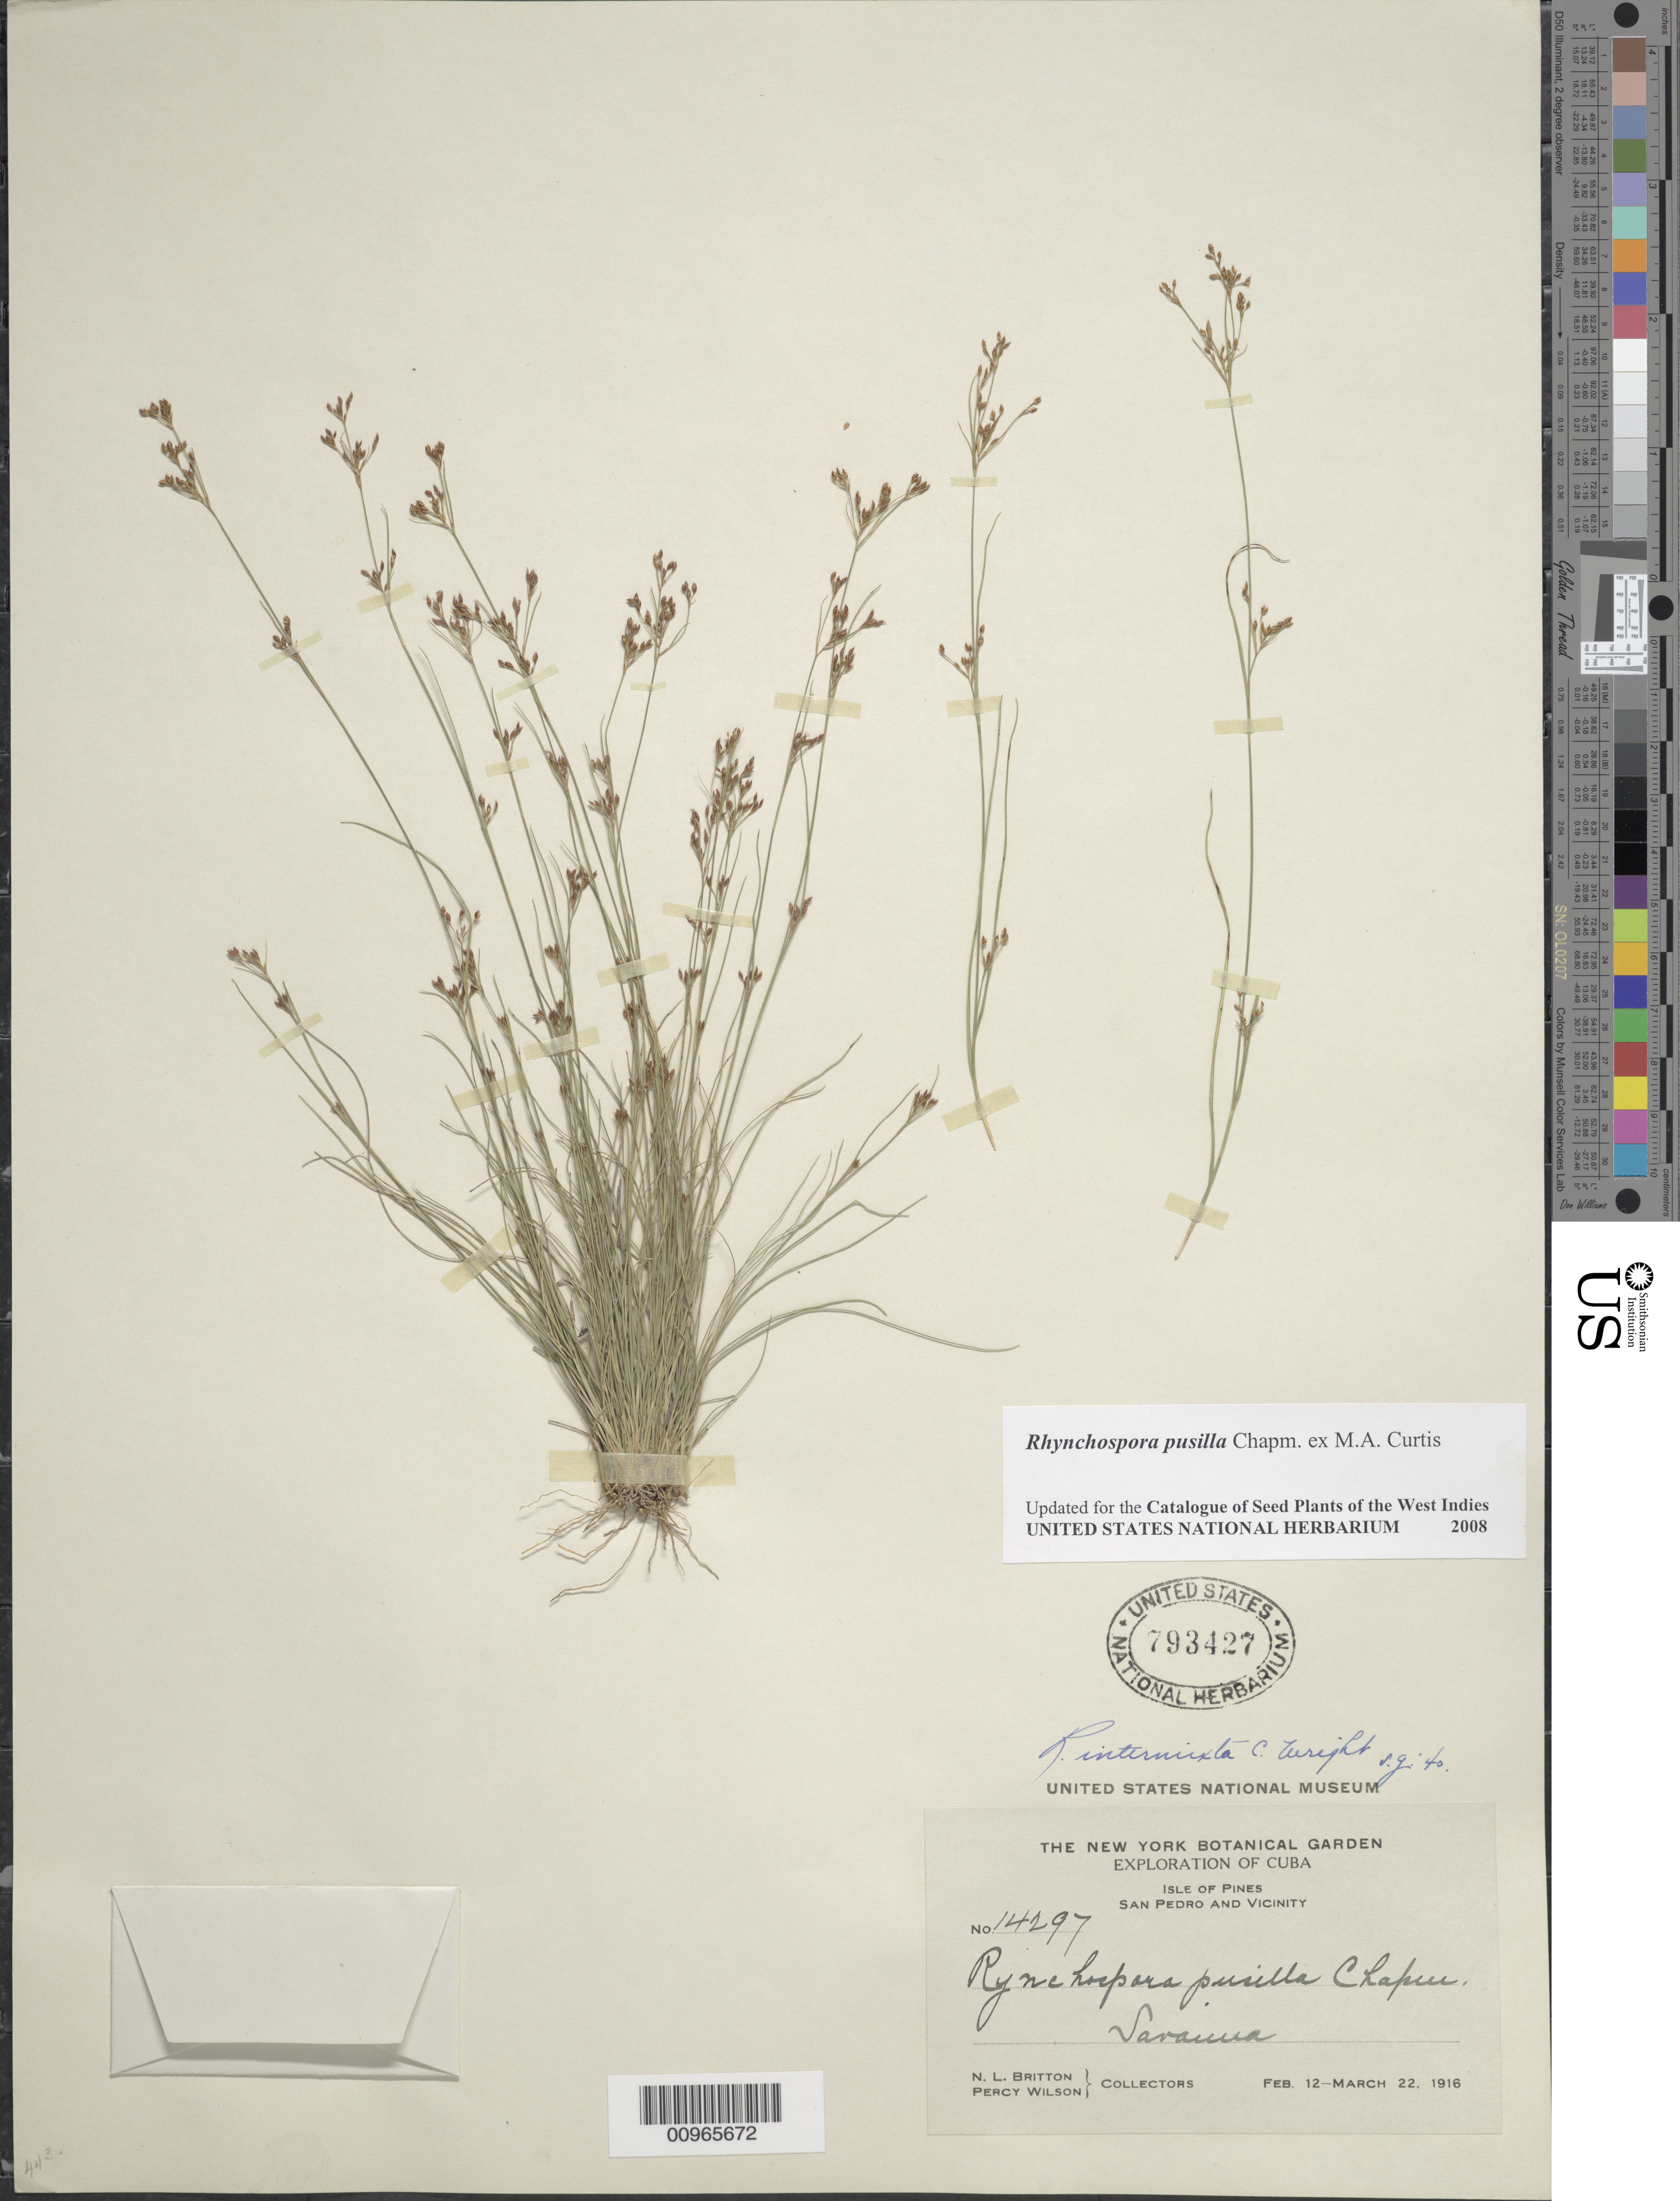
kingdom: Plantae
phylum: Tracheophyta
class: Liliopsida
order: Poales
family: Cyperaceae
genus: Rhynchospora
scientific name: Rhynchospora intermixta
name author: C. Wright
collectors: N. Britton & P. Wilson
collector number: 14279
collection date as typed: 12 Feb 1916 to 22 Mar 1916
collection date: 1916-02-12/1916-03-22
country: Cuba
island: Isla de la Juventud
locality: San Pedro and vicinity, savanna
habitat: Savanna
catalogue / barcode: US 793427